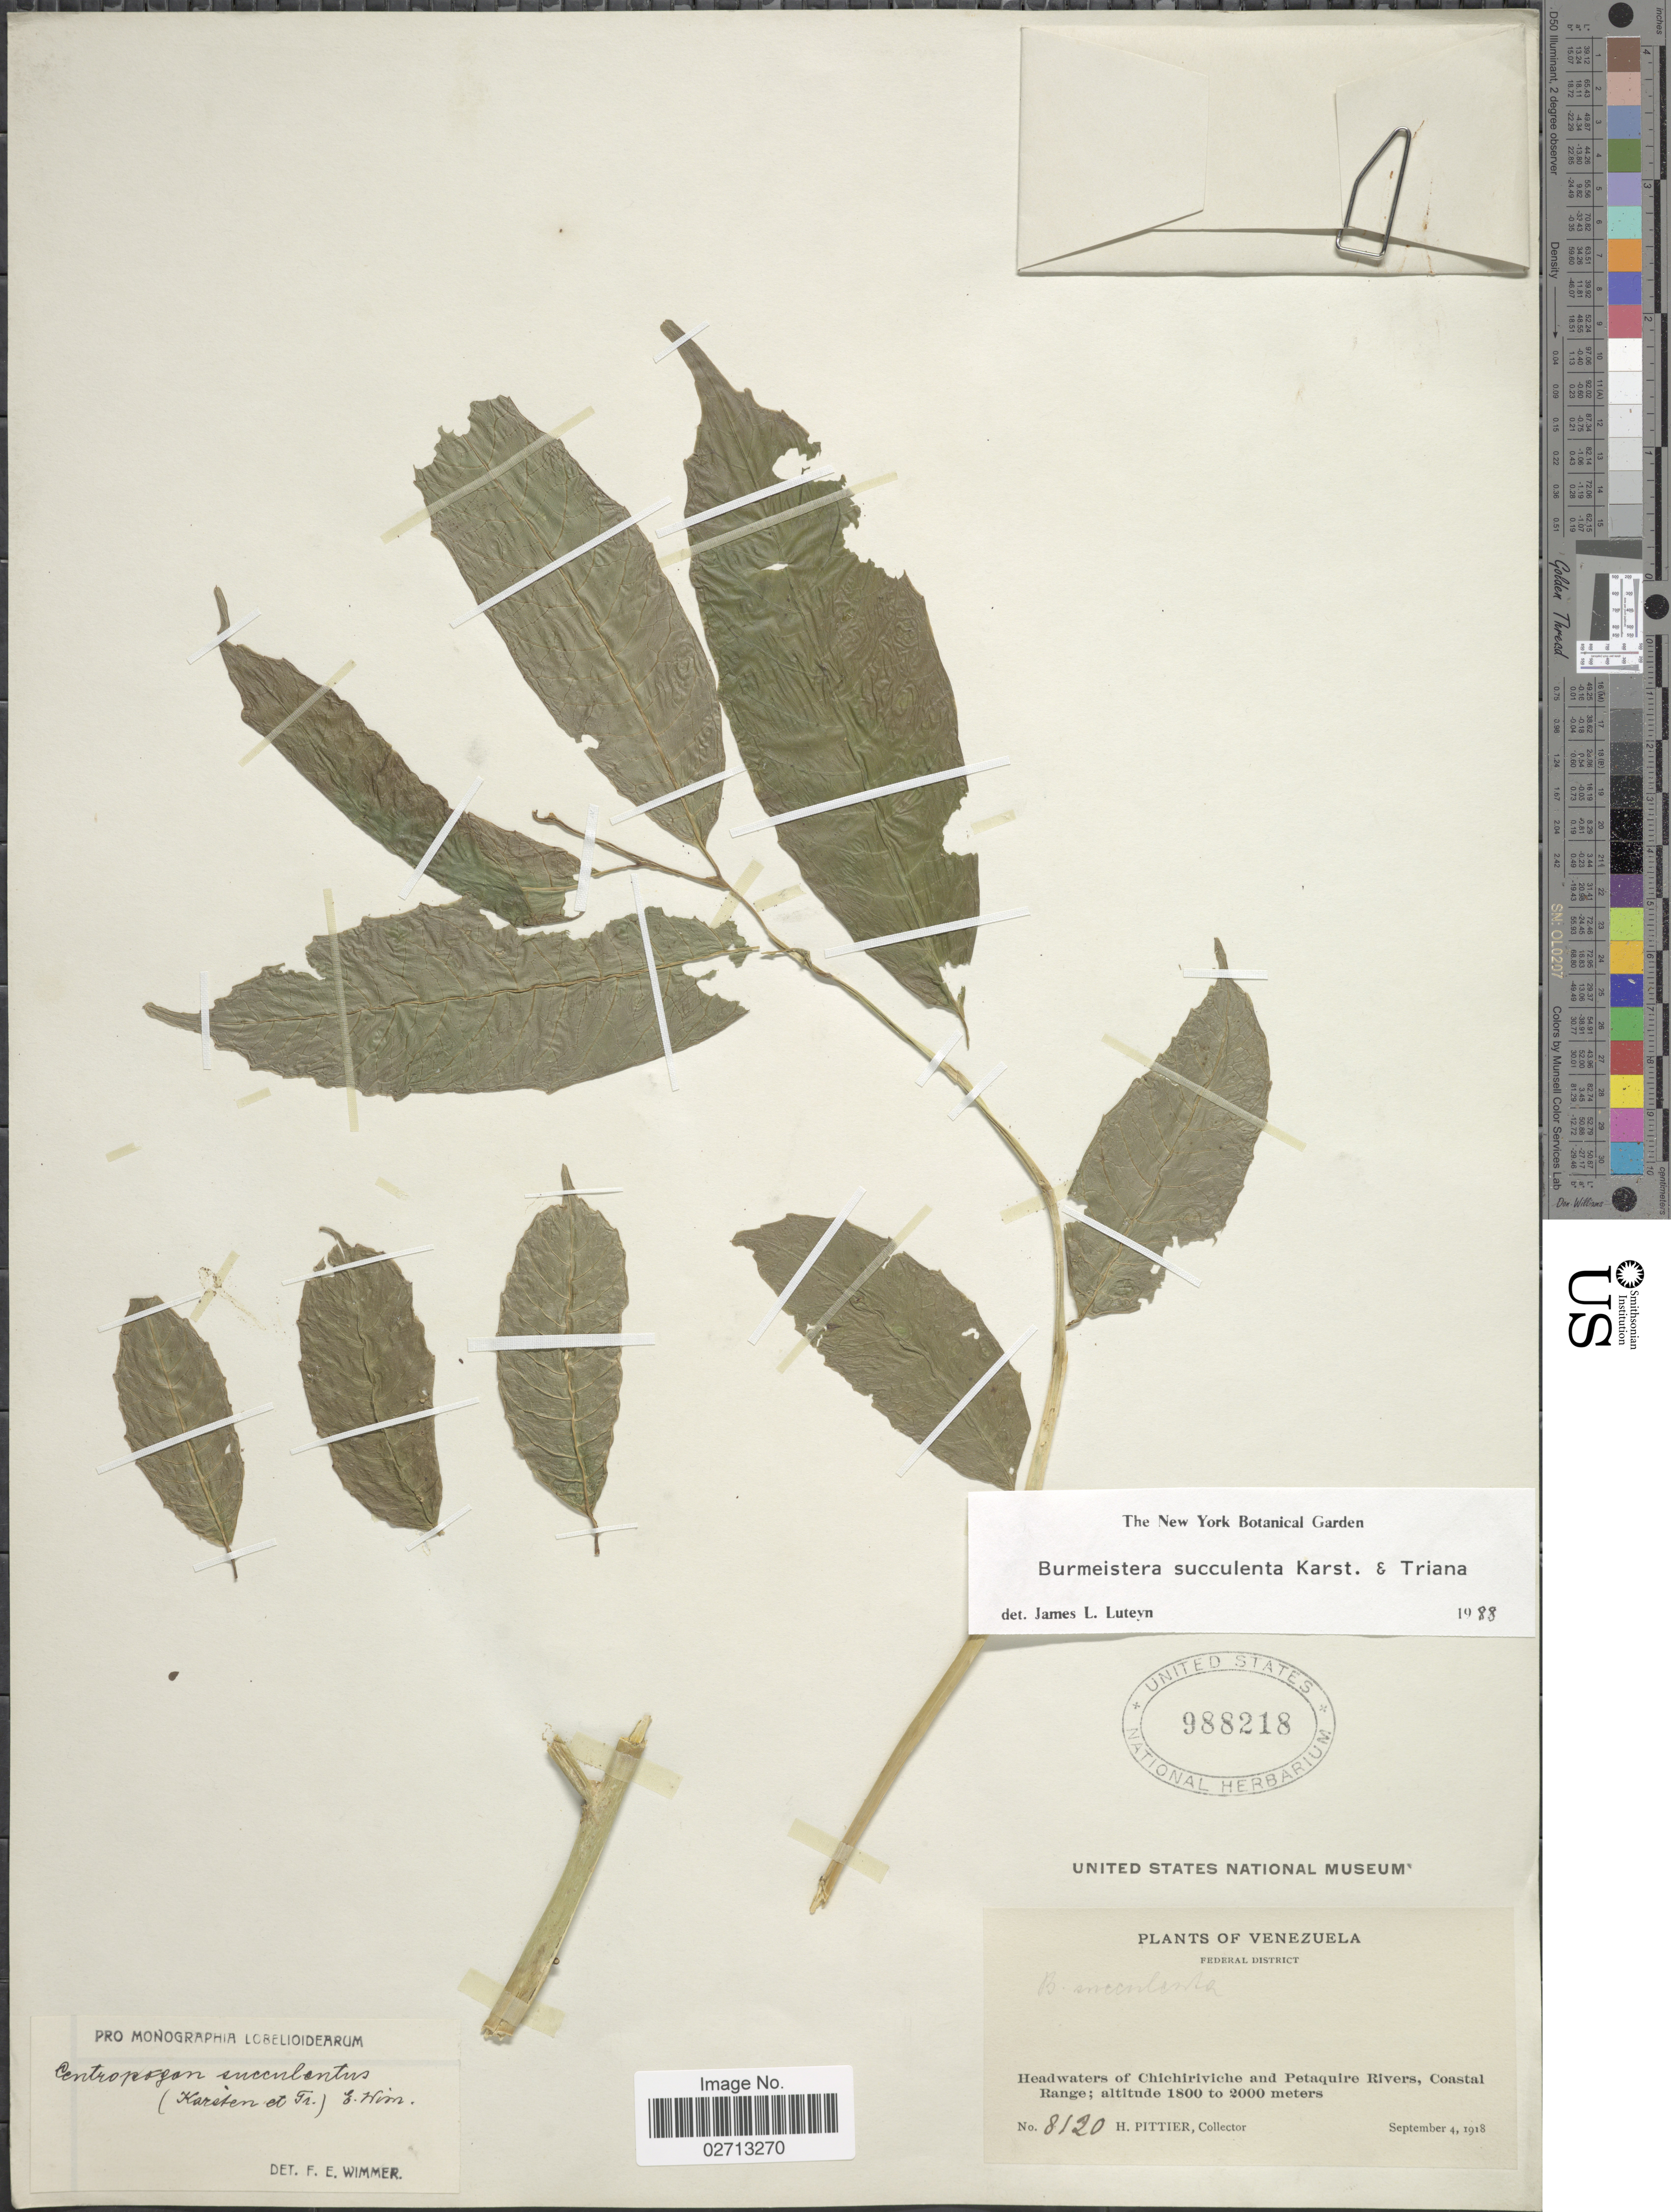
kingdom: Plantae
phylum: Tracheophyta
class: Magnoliopsida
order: Asterales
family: Campanulaceae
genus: Burmeistera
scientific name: Burmeistera succulenta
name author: H. Karst. & Triana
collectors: H. F. Pittier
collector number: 8120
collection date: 1918-09-04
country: Venezuela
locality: Federal District. Headwaters of Chichiriviche and Petaquire Rivers, Coastal Range.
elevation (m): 1800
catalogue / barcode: US 988218